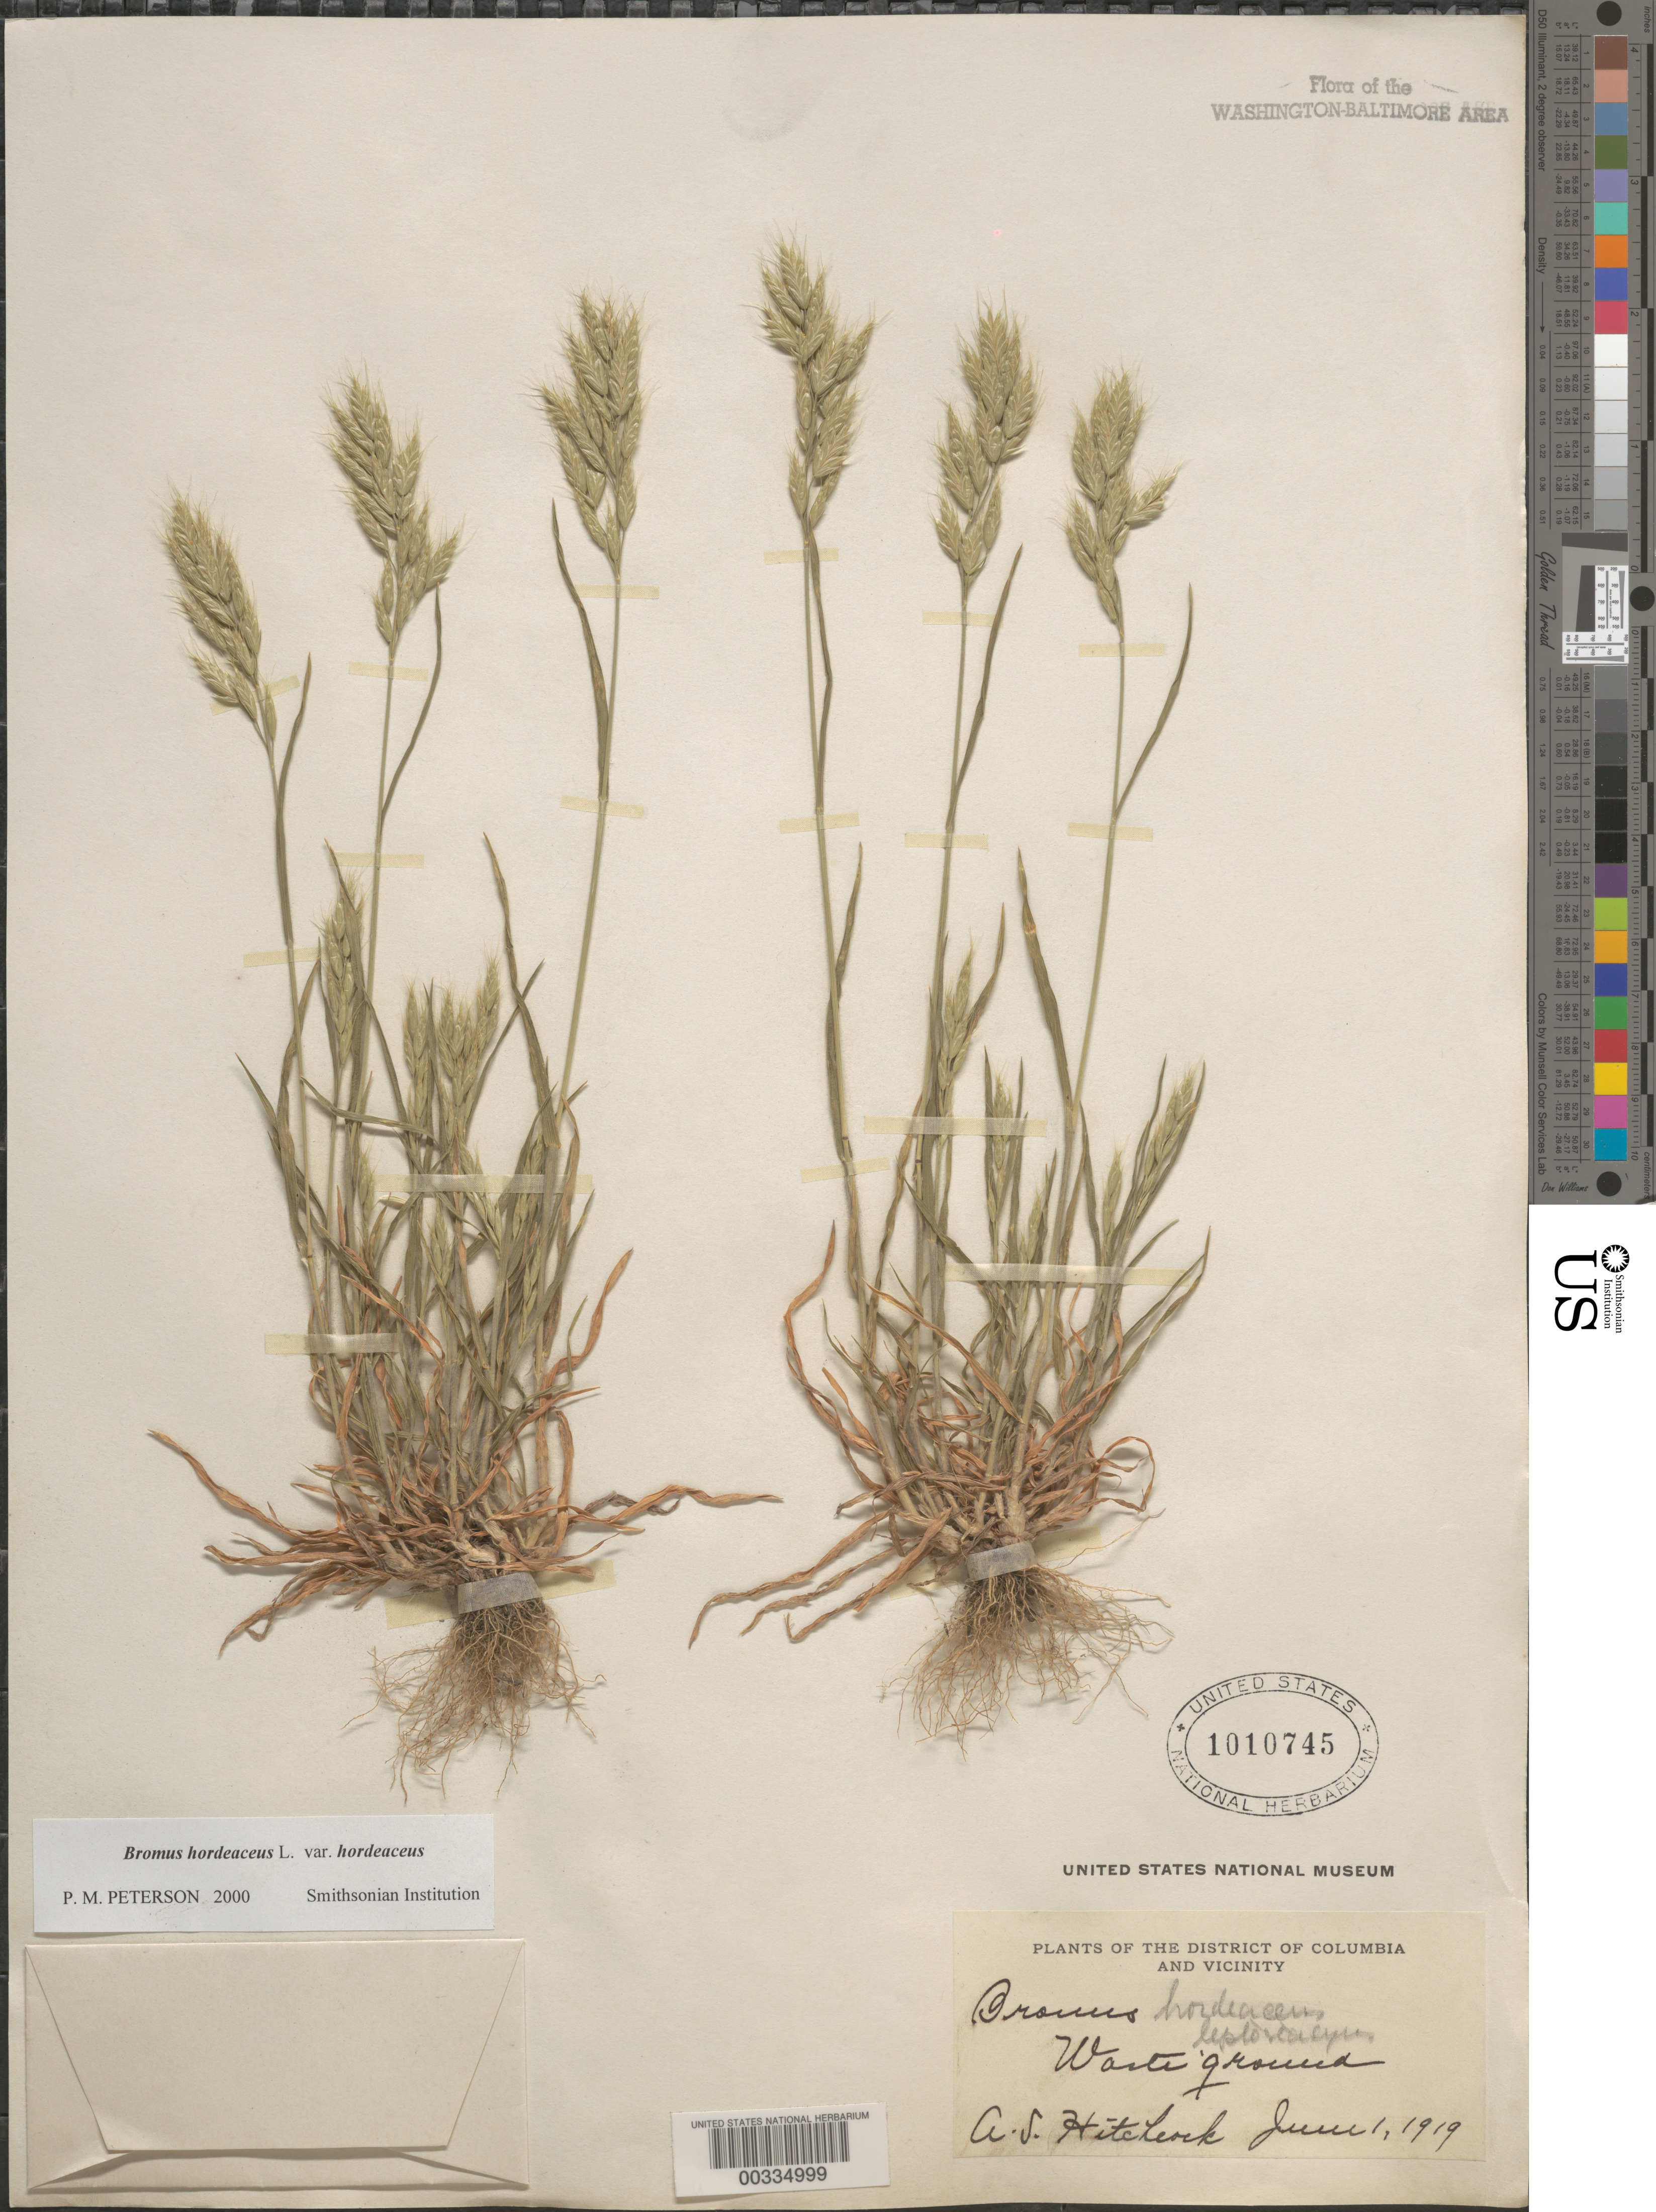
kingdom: Plantae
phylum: Tracheophyta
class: Liliopsida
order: Poales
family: Poaceae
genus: Bromus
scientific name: Bromus hordeaceus var. hordeaceus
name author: L.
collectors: A. S. Hitchcock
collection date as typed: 01 Jun 1919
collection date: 1919-06-01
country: United States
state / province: District of Columbia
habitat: Waste ground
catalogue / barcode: US 1010745